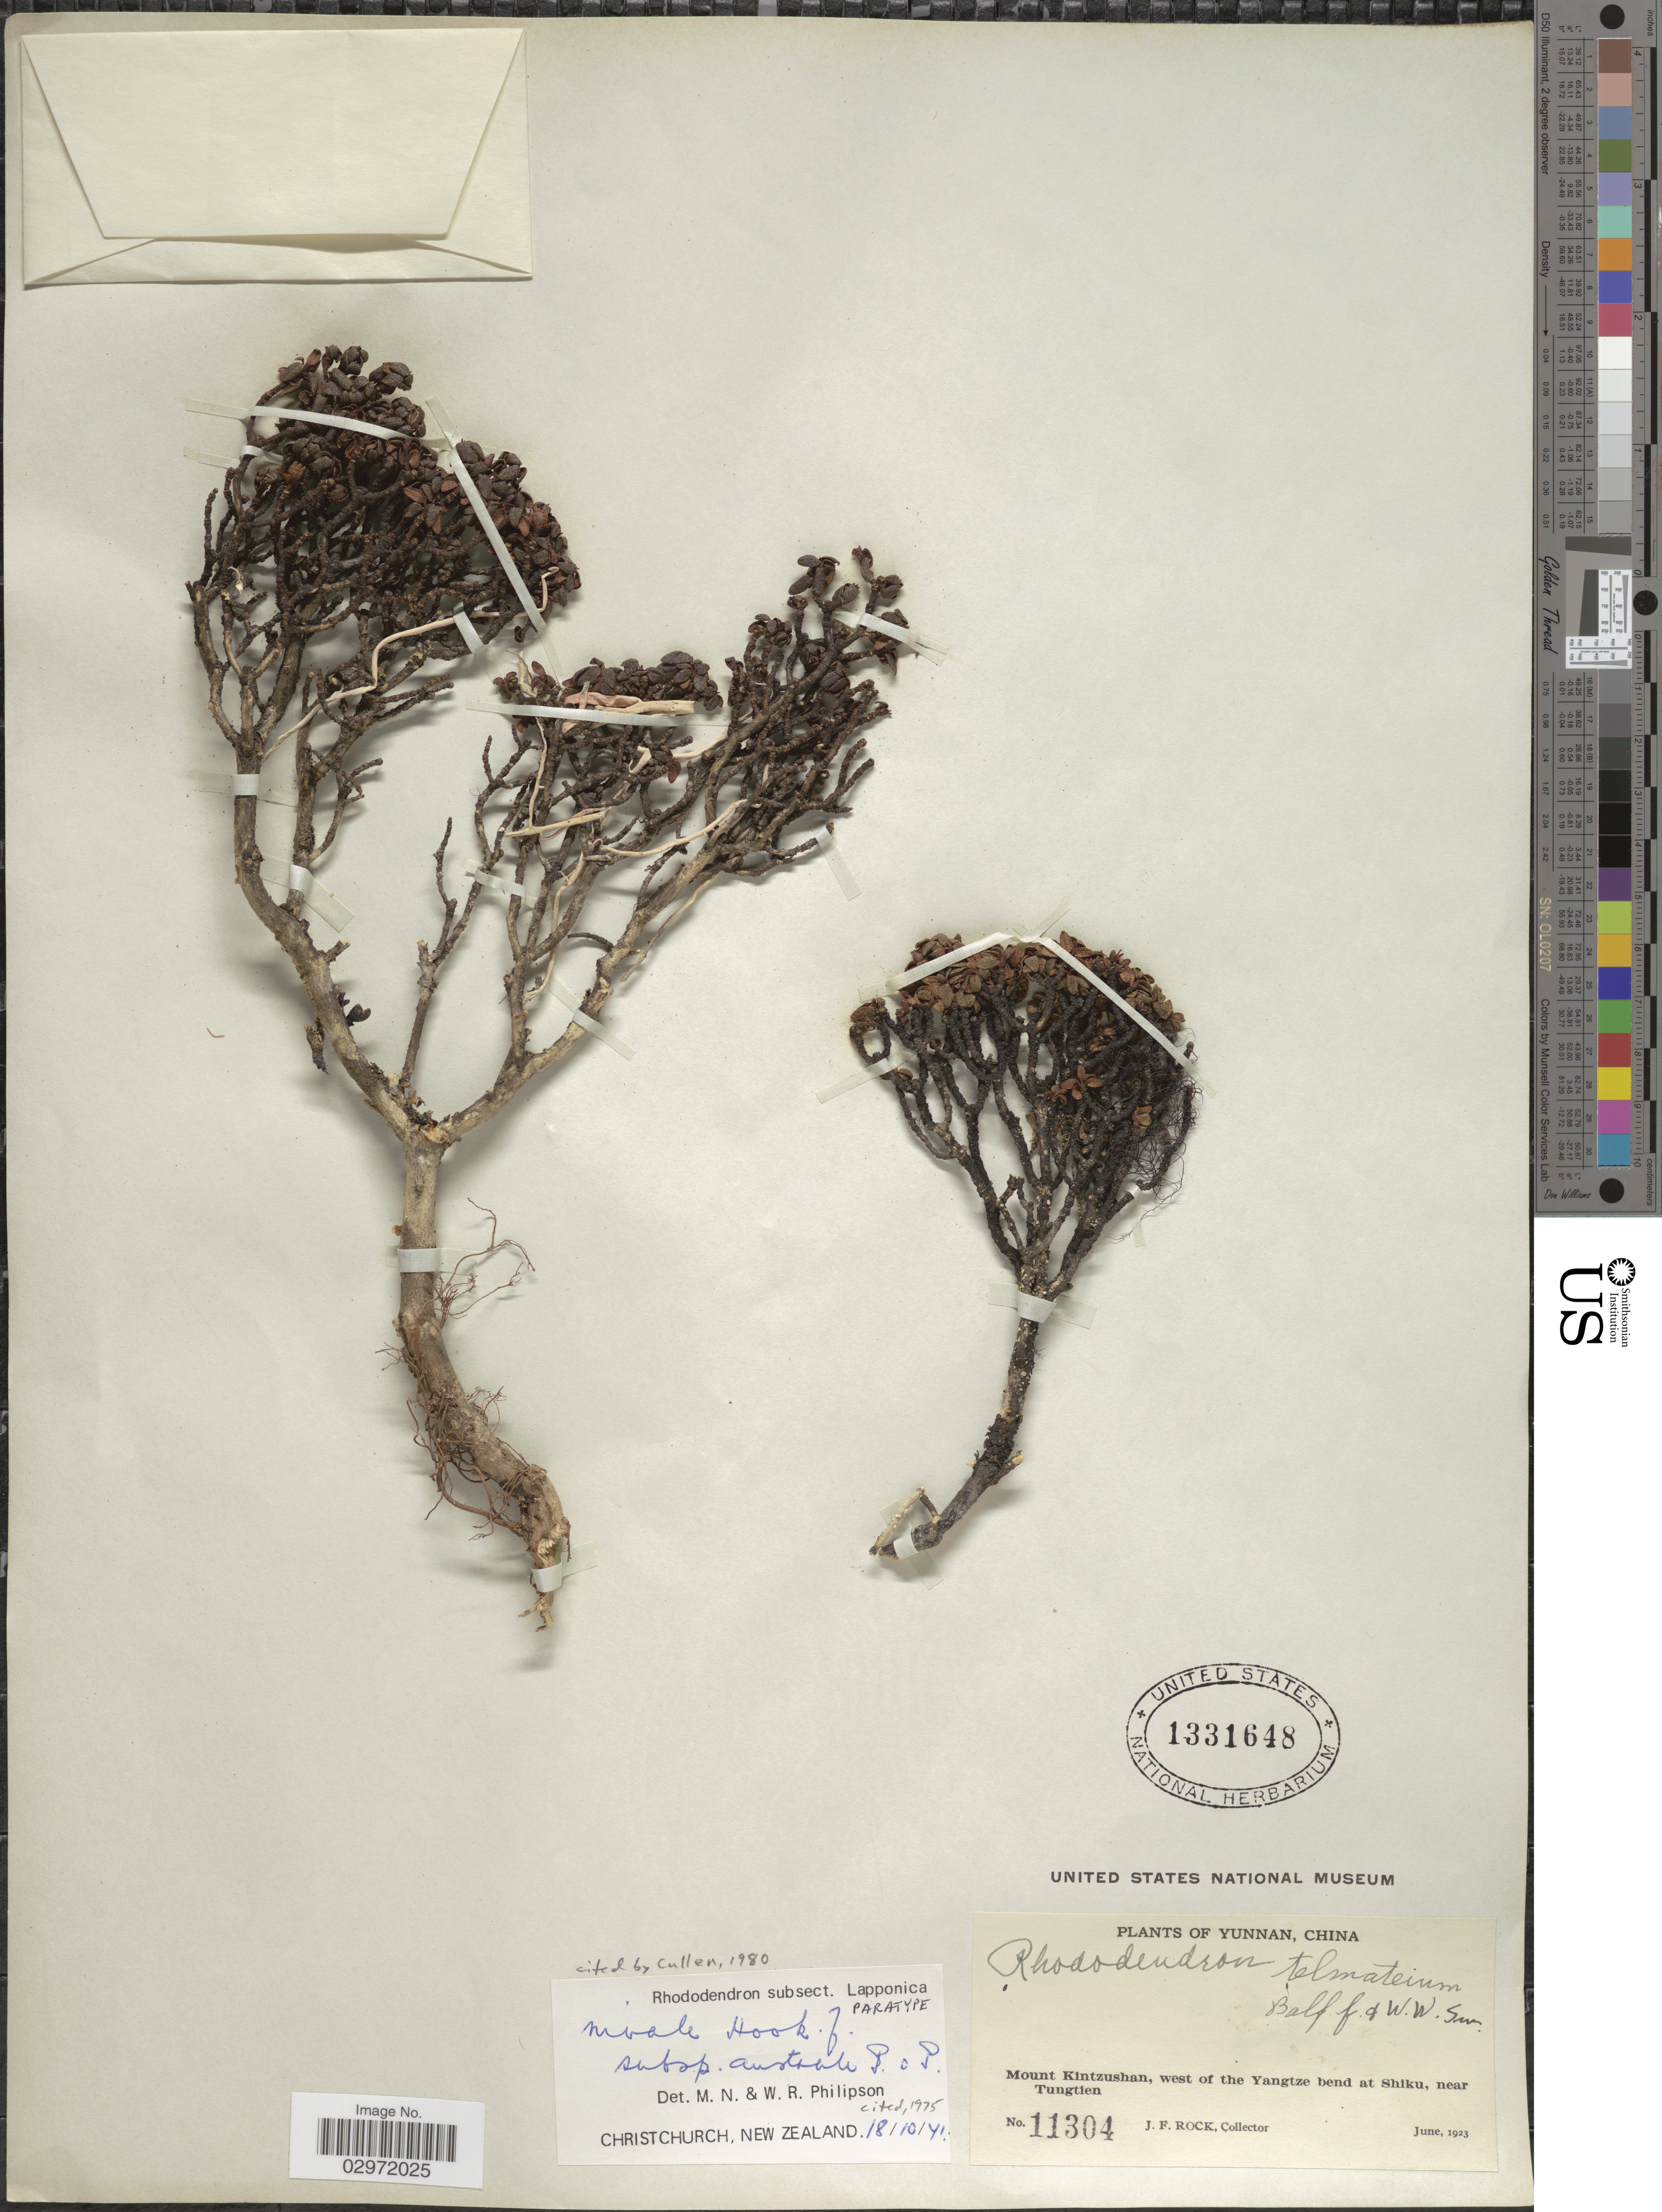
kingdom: Plantae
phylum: Tracheophyta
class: Magnoliopsida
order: Ericales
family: Ericaceae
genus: Rhododendron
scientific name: Rhododendron nivale subsp. australe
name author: M. N. Philipson & Philipson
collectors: J. Rock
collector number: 11304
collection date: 1923-06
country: China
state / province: Yunnan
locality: Mount Kintzushan, west of the Yangtze bend at Shiku, near Tungtien.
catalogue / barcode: US 1331648